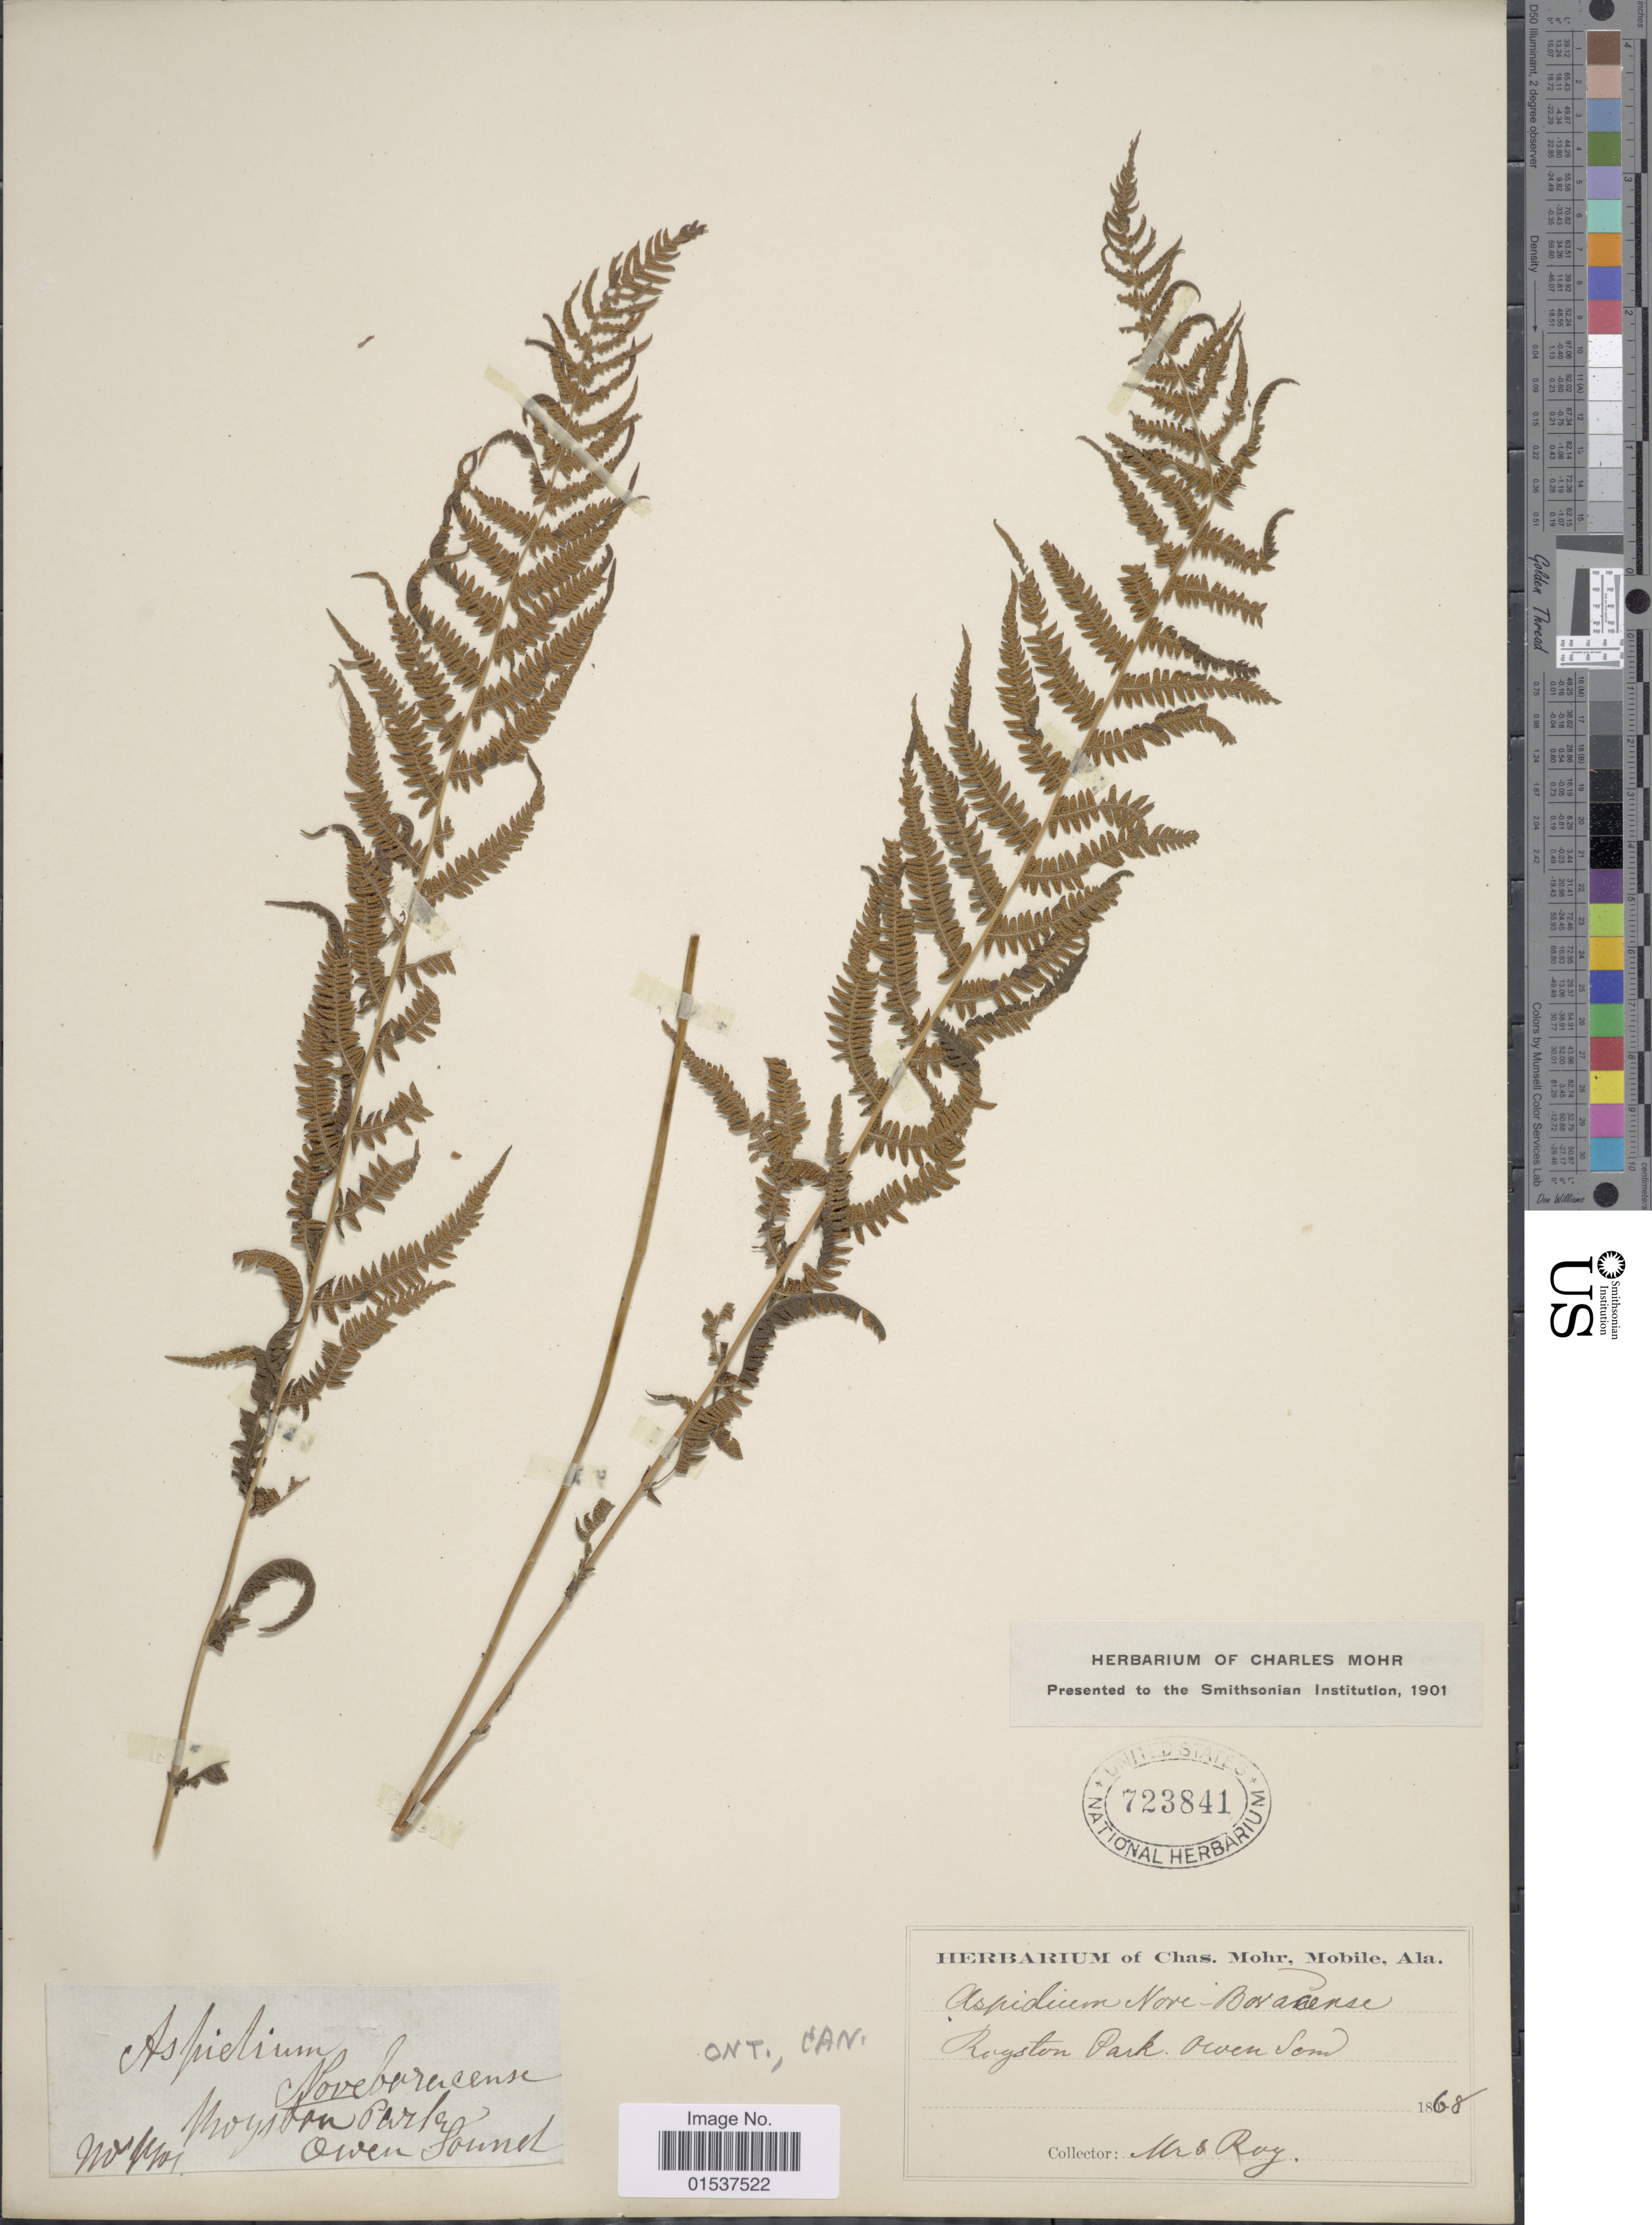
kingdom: Plantae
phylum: Tracheophyta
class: Polypodiopsida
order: Polypodiales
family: Thelypteridaceae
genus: Parathelypteris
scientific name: Parathelypteris noveboracensis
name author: (L.) Ching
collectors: W. Roy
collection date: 1868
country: Canada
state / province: Ontario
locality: Royston Park, Owen Sound.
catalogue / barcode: US 723841